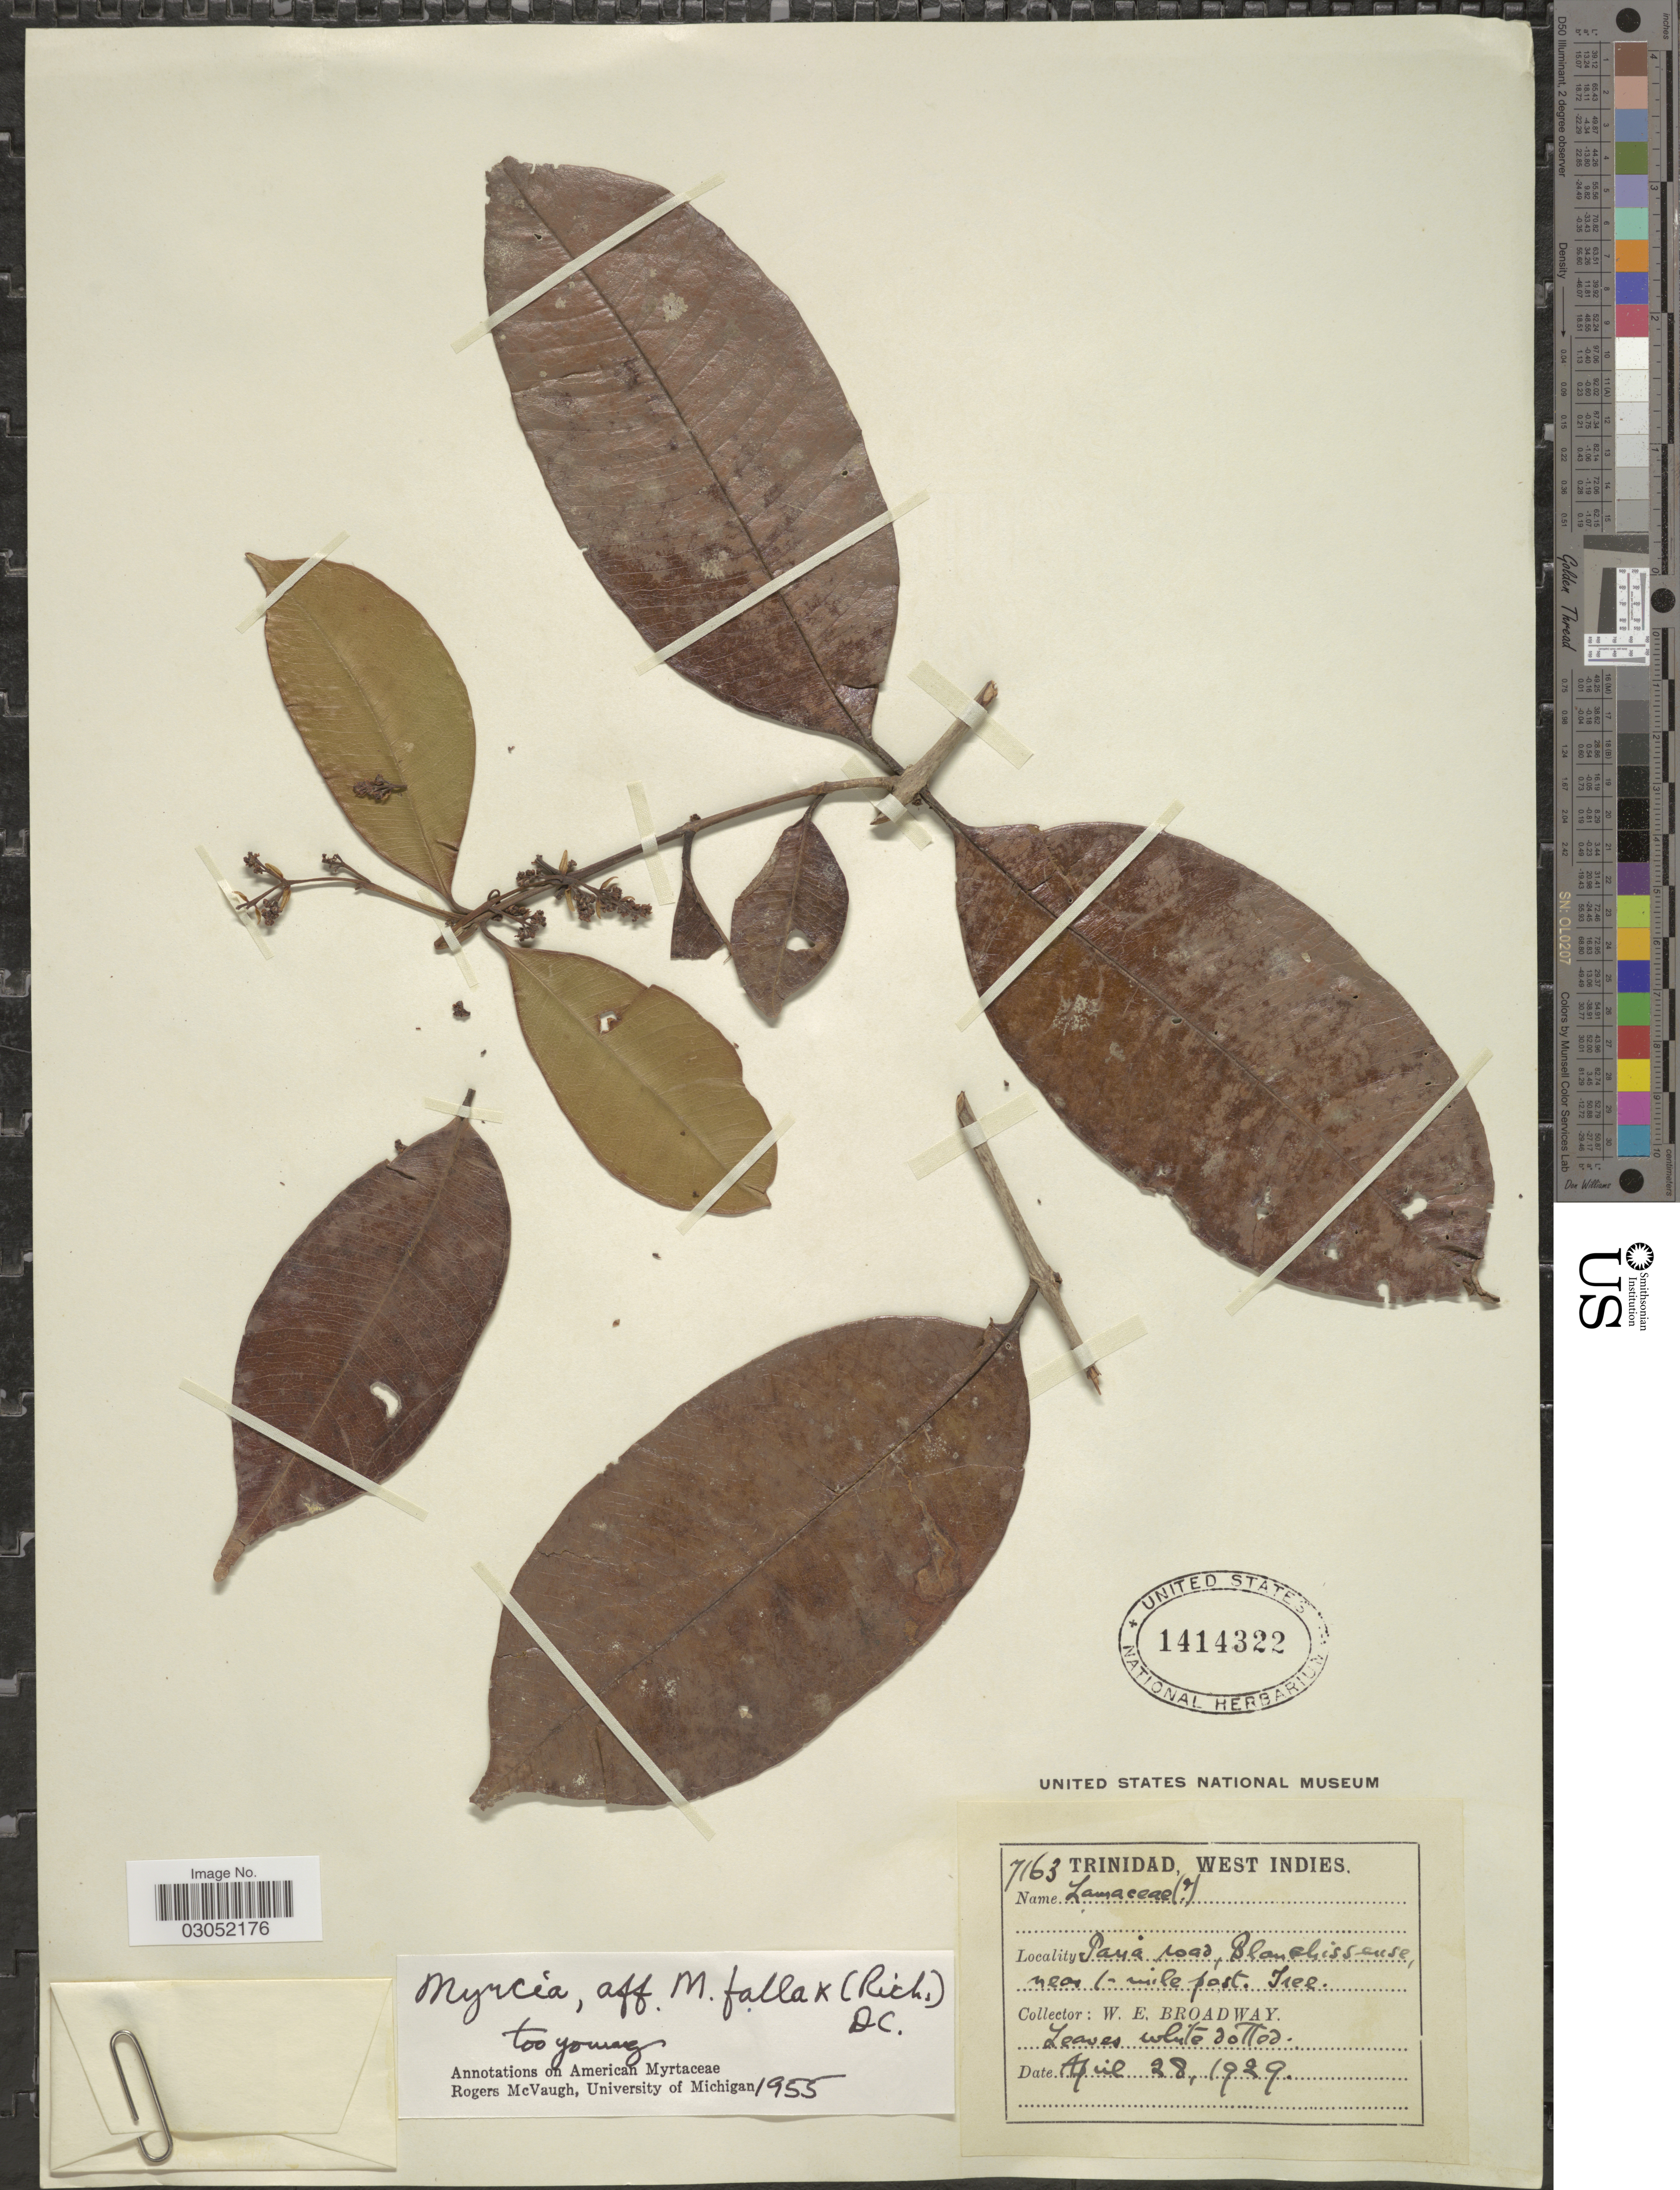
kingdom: Plantae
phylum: Tracheophyta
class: Magnoliopsida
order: Myrtales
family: Myrtaceae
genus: Myrcia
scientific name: Myrcia fallax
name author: (Rich.) DC.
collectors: W. E. Broadway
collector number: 7163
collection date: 1929-04-28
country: Trinidad and Tobago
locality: Trinidad, West Indies. Paria road, Blanchisseuse near 1-mile post.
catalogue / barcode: US 1414322